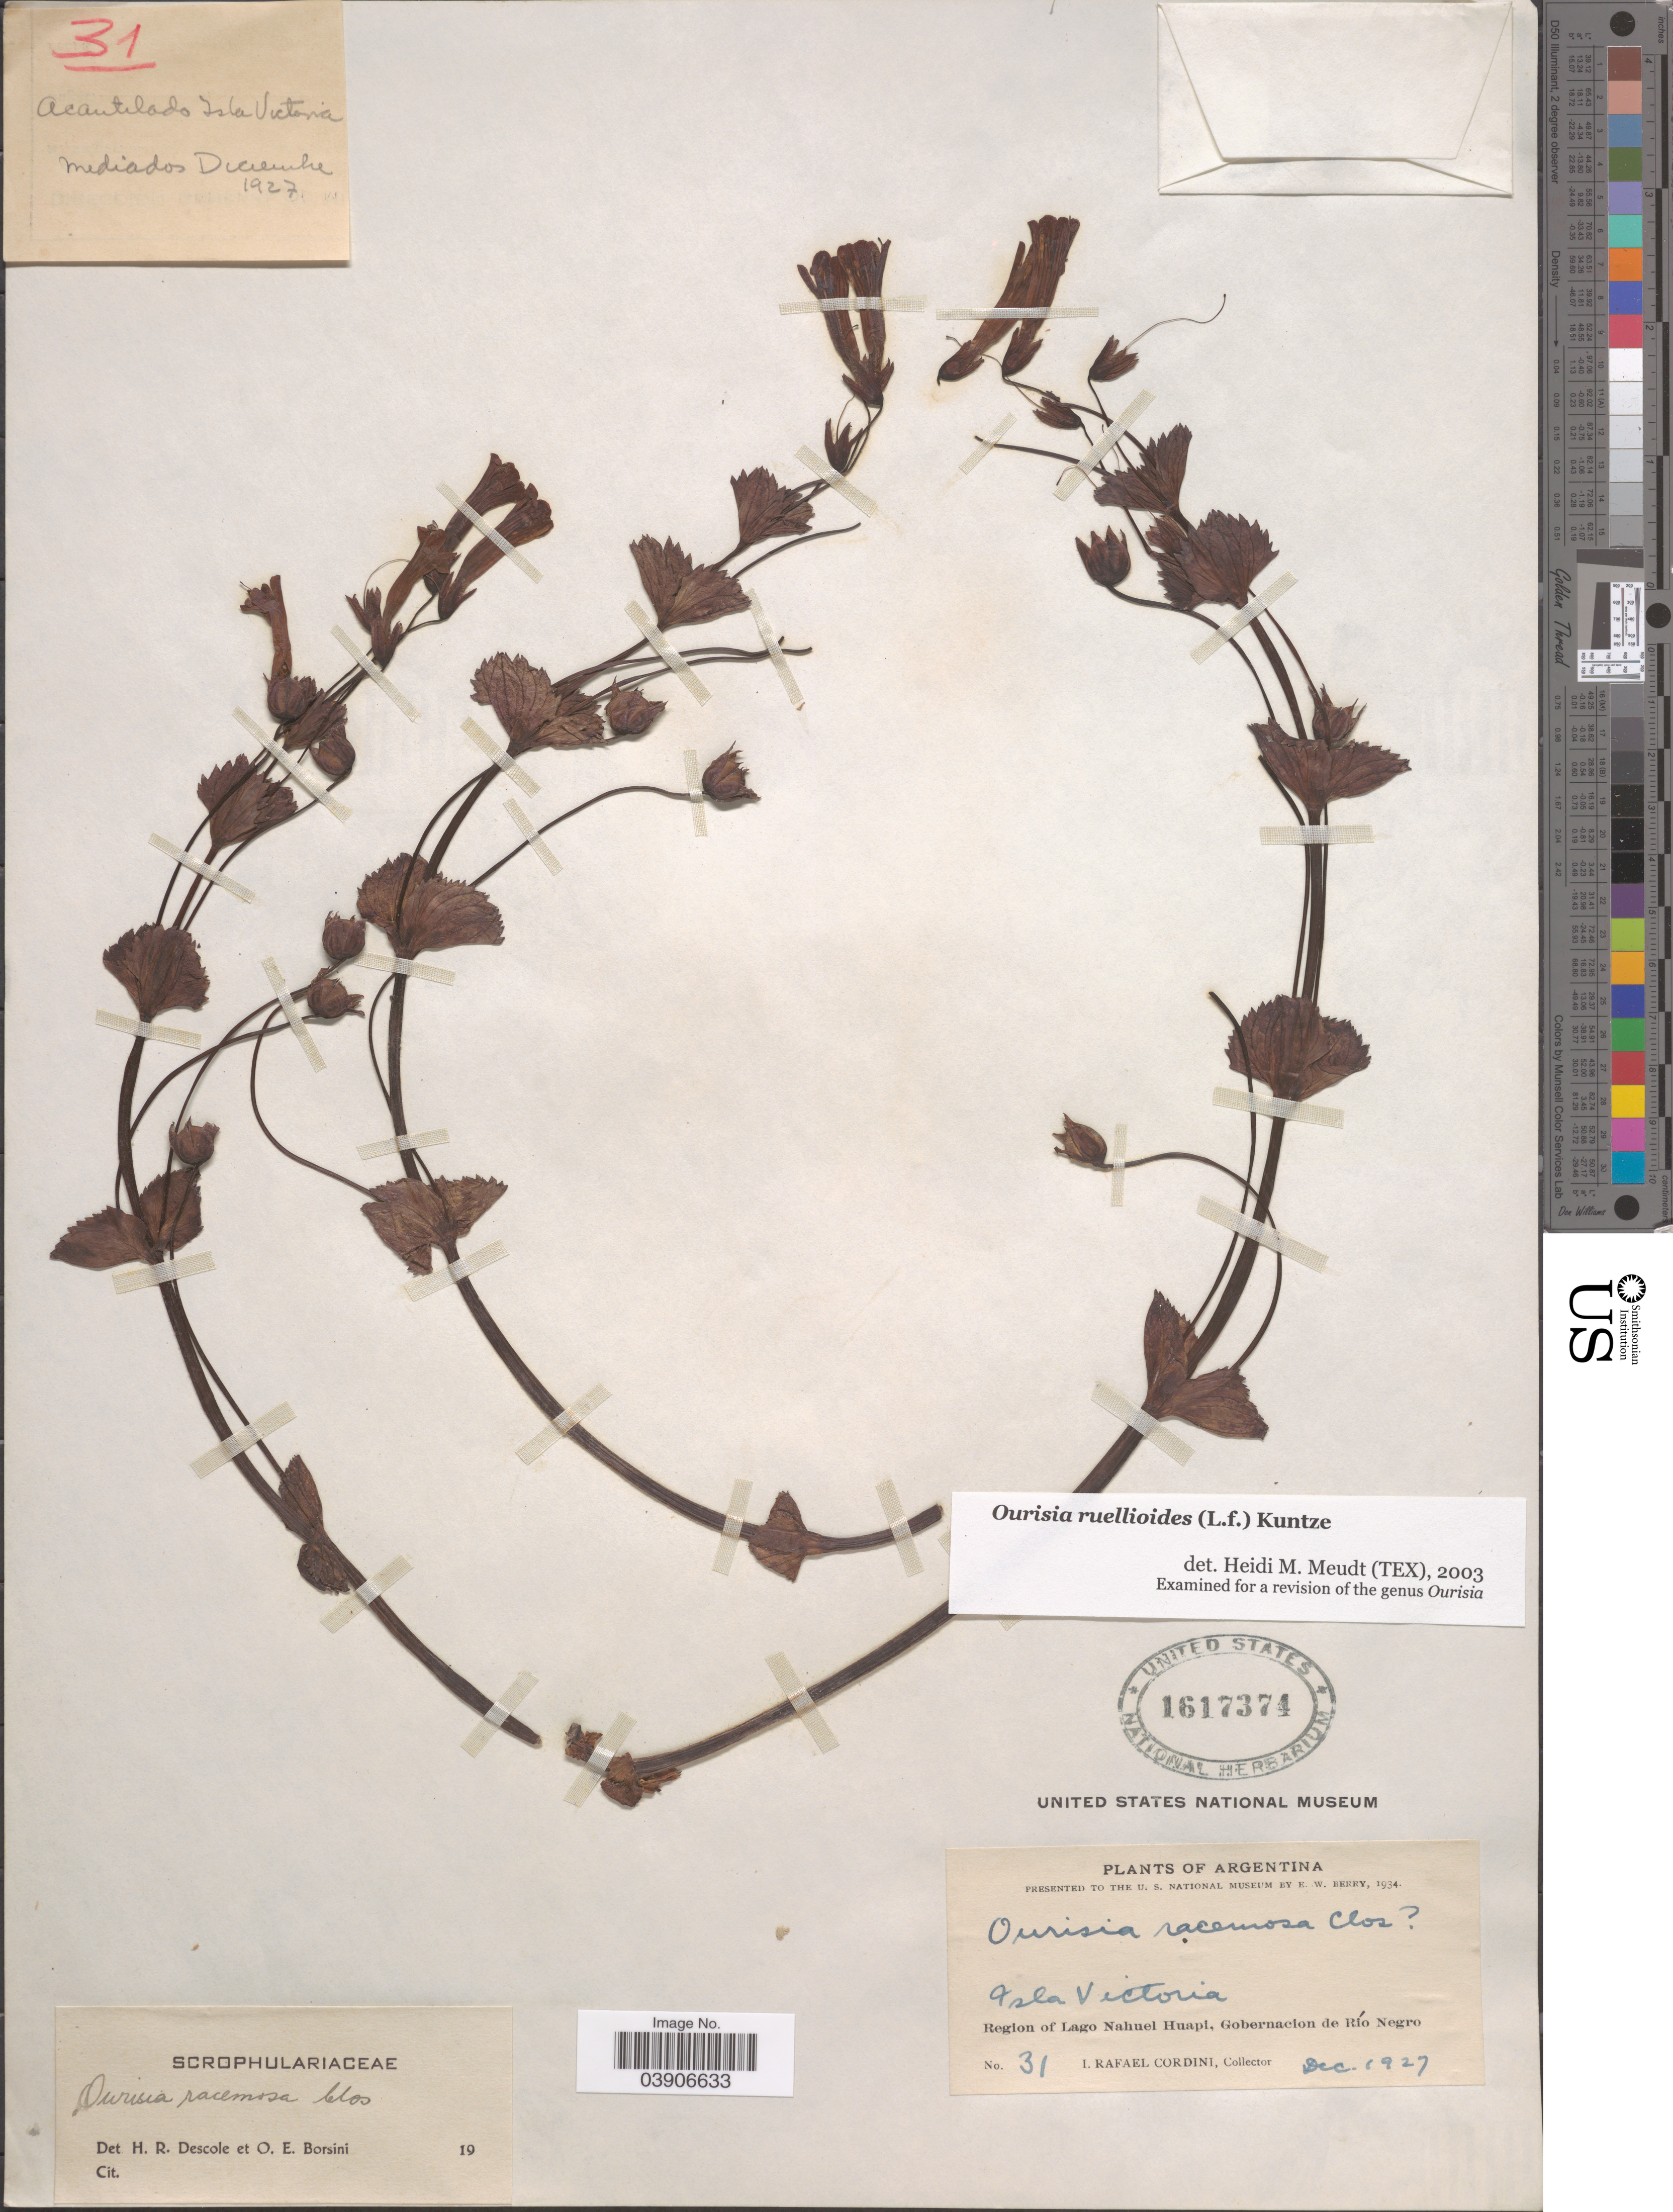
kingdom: Plantae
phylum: Tracheophyta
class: Magnoliopsida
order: Lamiales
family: Plantaginaceae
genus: Ourisia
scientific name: Ourisia ruellioides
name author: (L. f.) Kuntze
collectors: I. Cordini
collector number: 31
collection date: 1927-12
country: Argentina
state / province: Rio Negro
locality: Isla Victoria. Region of Lago Nahuel Huapi, Gobernacion de Río Negro.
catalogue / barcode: US 1617374